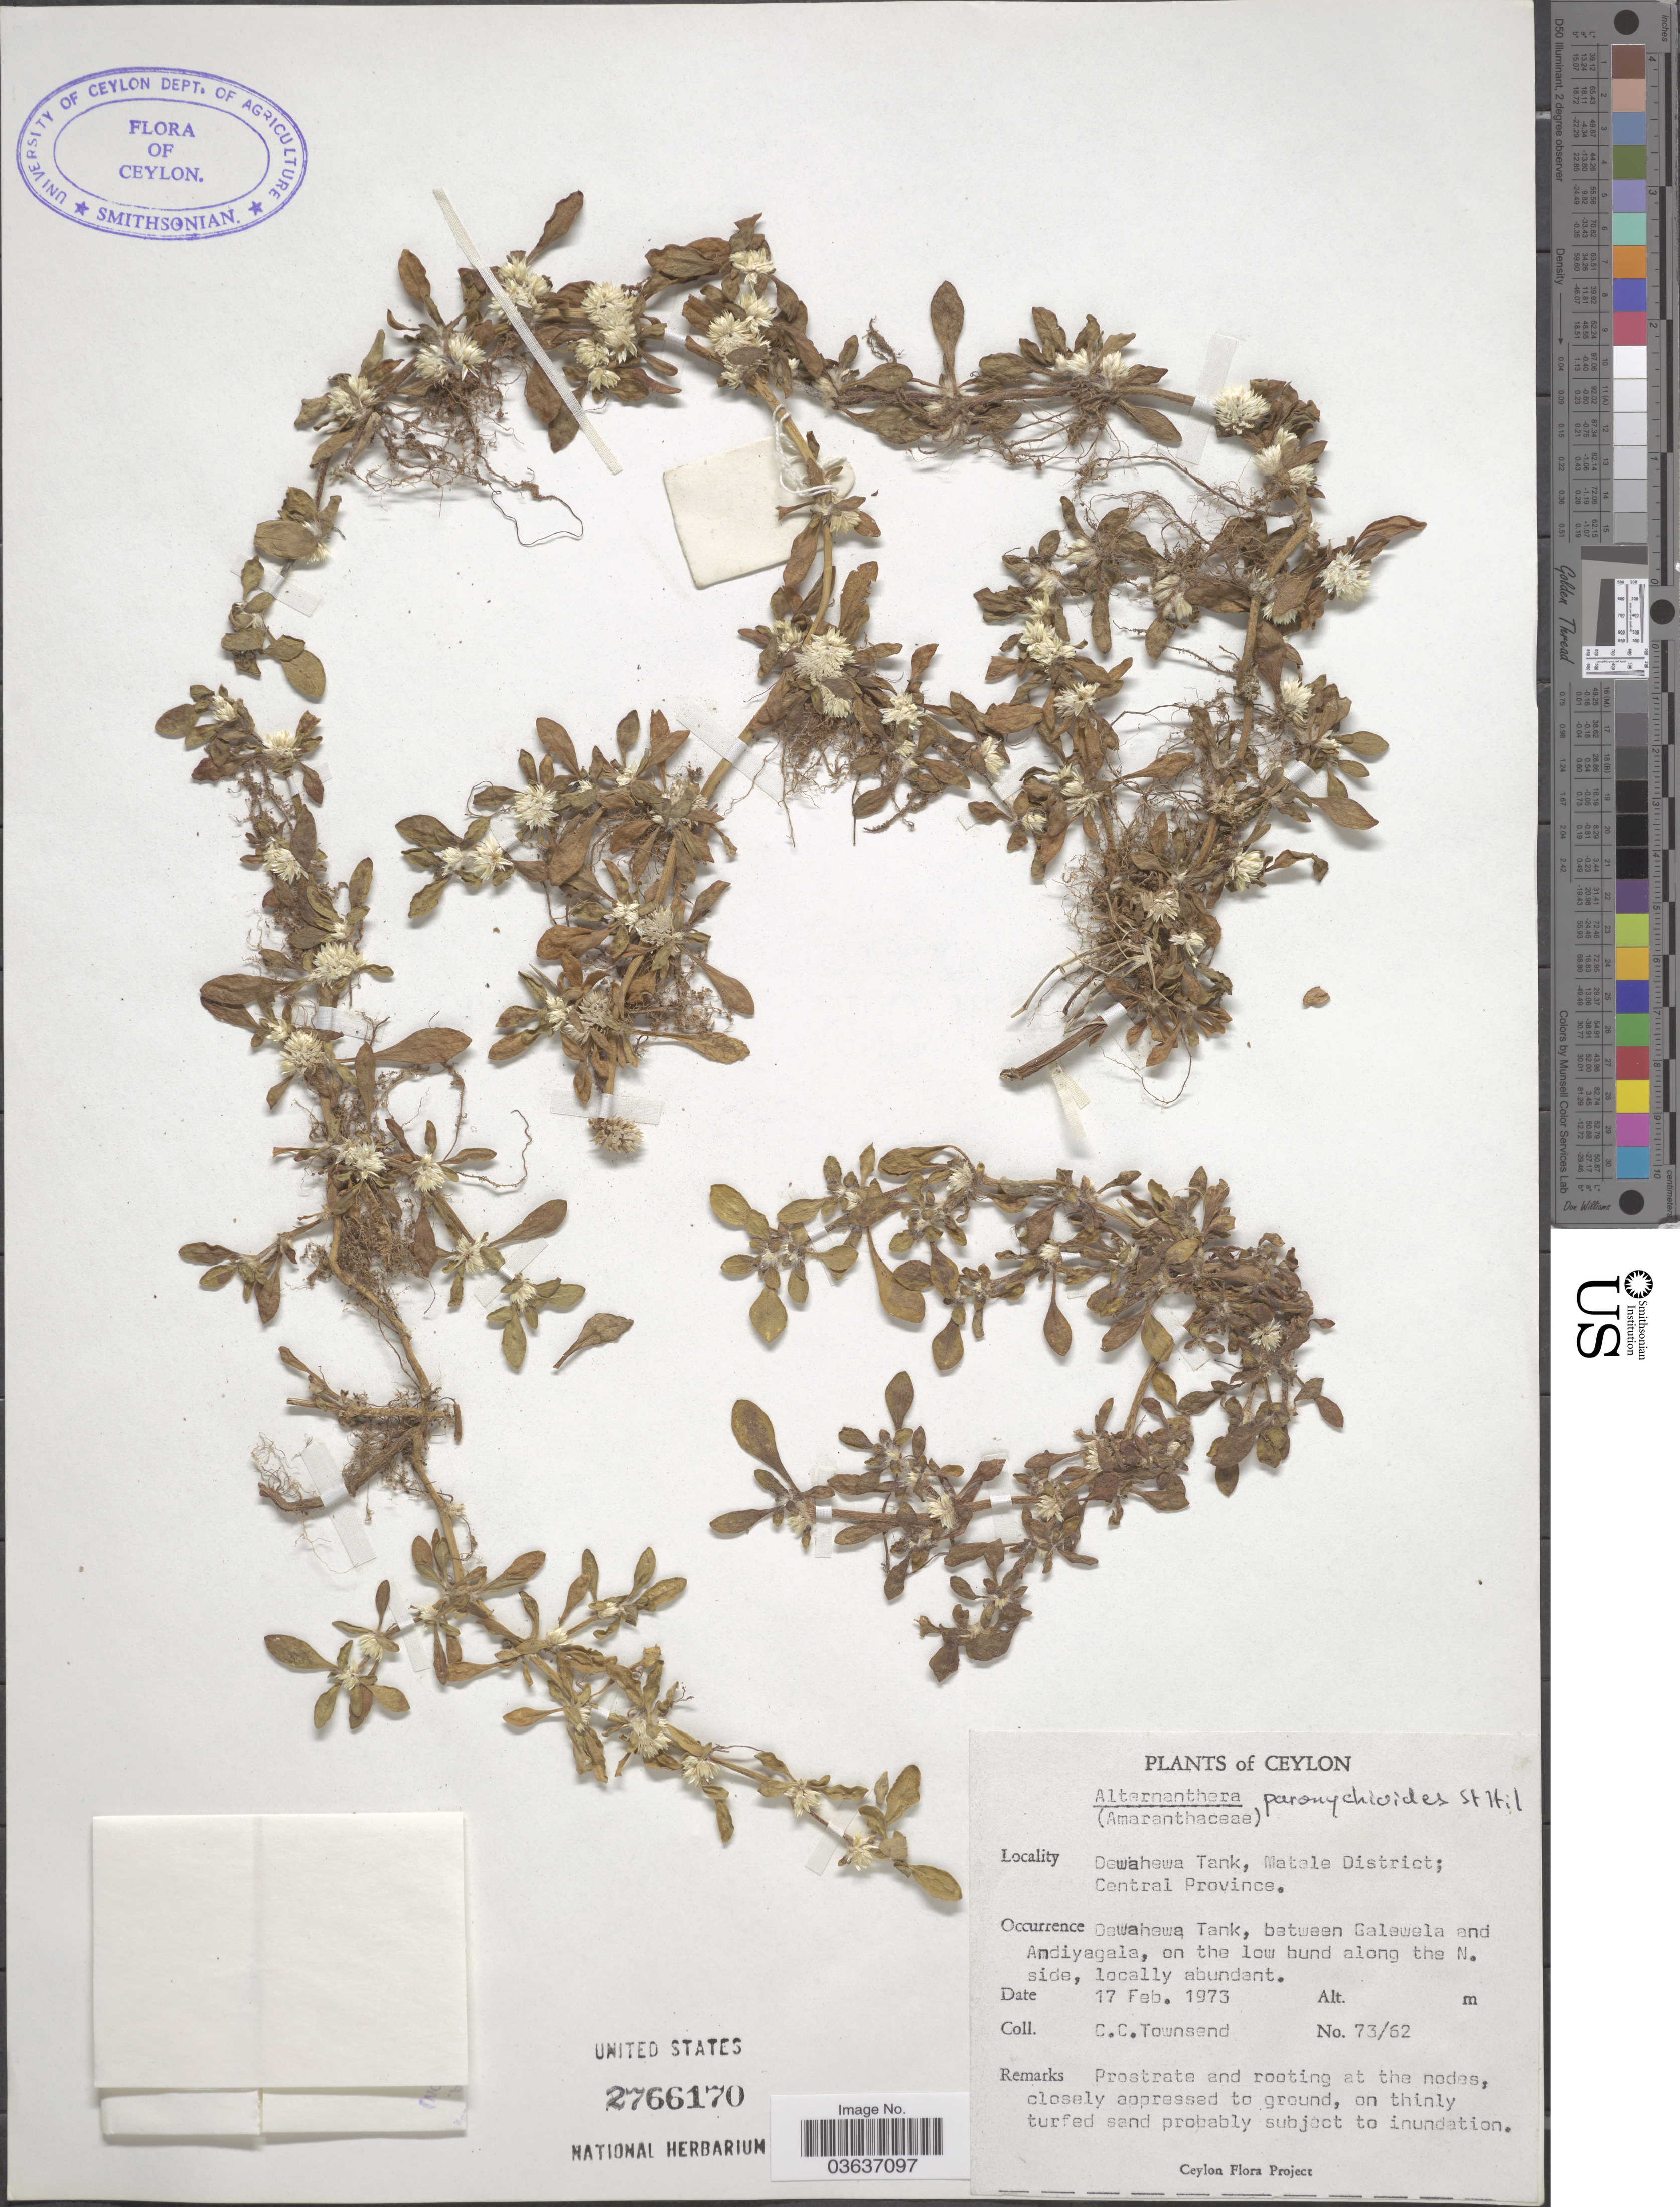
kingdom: Plantae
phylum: Tracheophyta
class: Magnoliopsida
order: Caryophyllales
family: Amaranthaceae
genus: Alternanthera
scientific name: Alternanthera sessilis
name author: (L.) DC.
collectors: C. C. Townsend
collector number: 73/62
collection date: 1973-02-17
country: Sri Lanka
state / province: Central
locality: Ceylon. Dewahewa Tank, Matale District. Dewahewa Tank, between Galewela and Andiyagala, on the low bund along the N. side.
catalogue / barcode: US 2766170